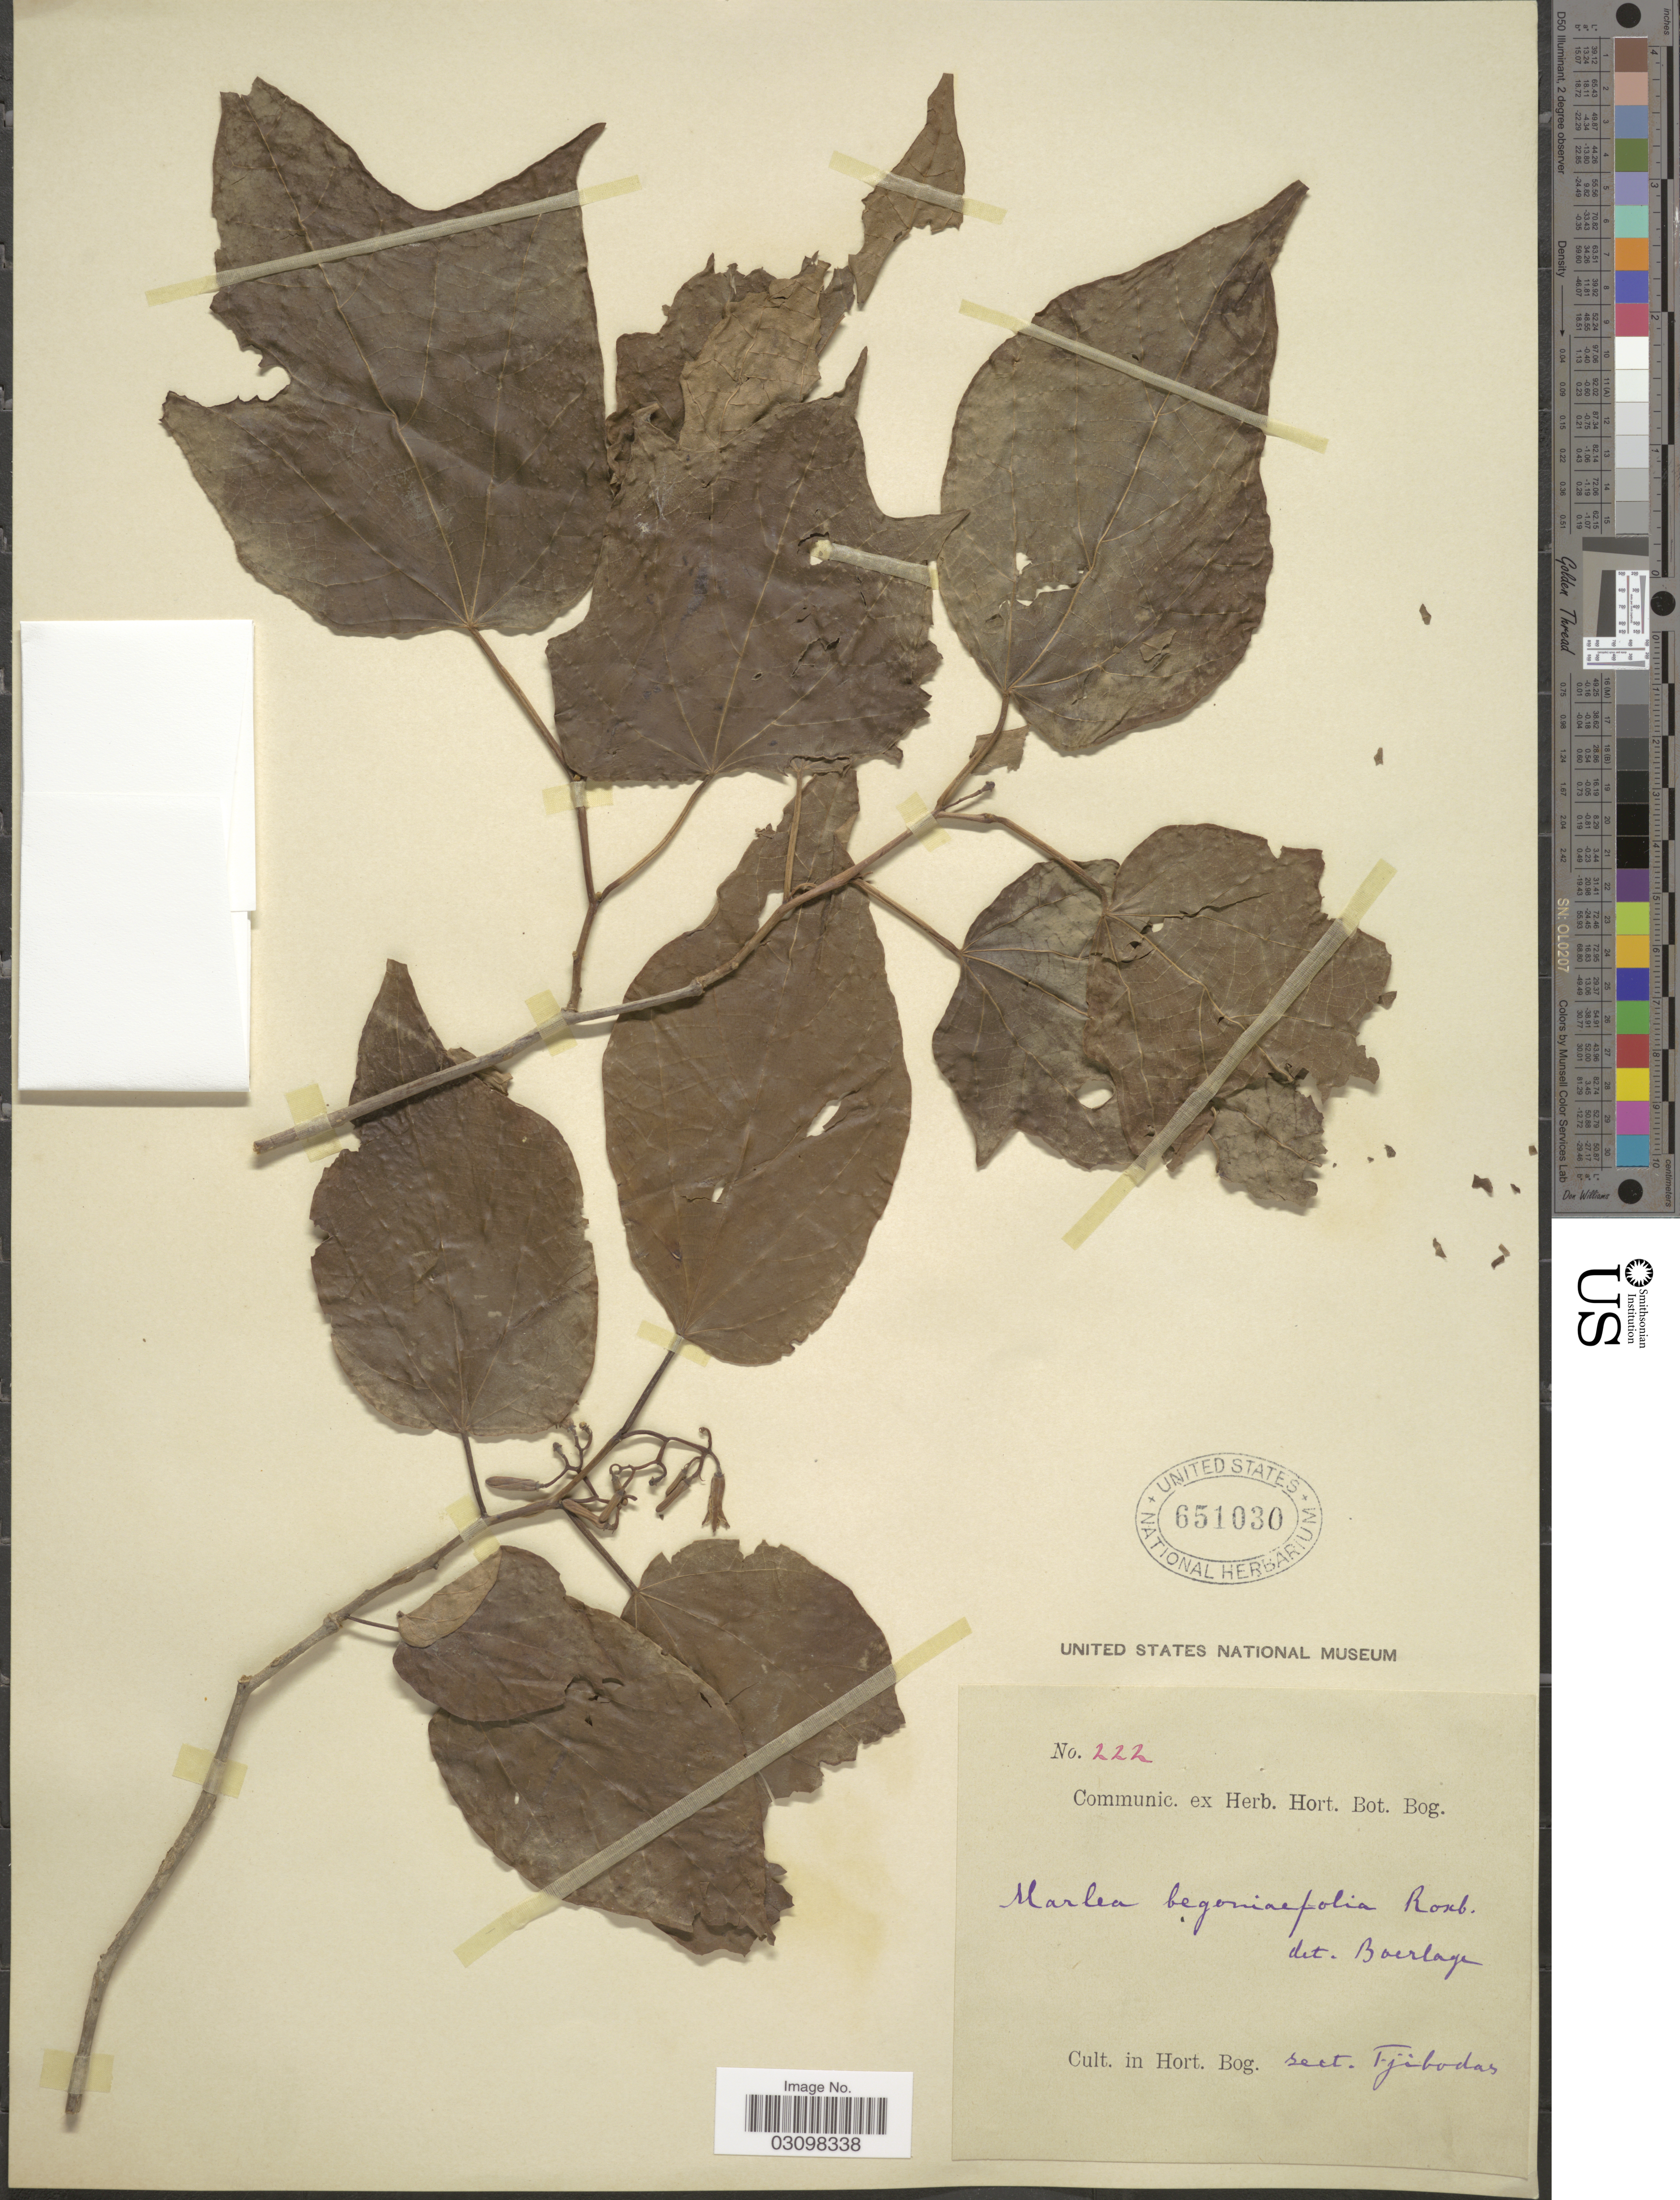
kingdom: Plantae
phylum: Tracheophyta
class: Magnoliopsida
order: Cornales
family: Cornaceae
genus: Alangium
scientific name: Alangium chinense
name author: (Harms) Rehder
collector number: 222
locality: In Hort. Bog. sect. Tjibodas.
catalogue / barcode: US 651030